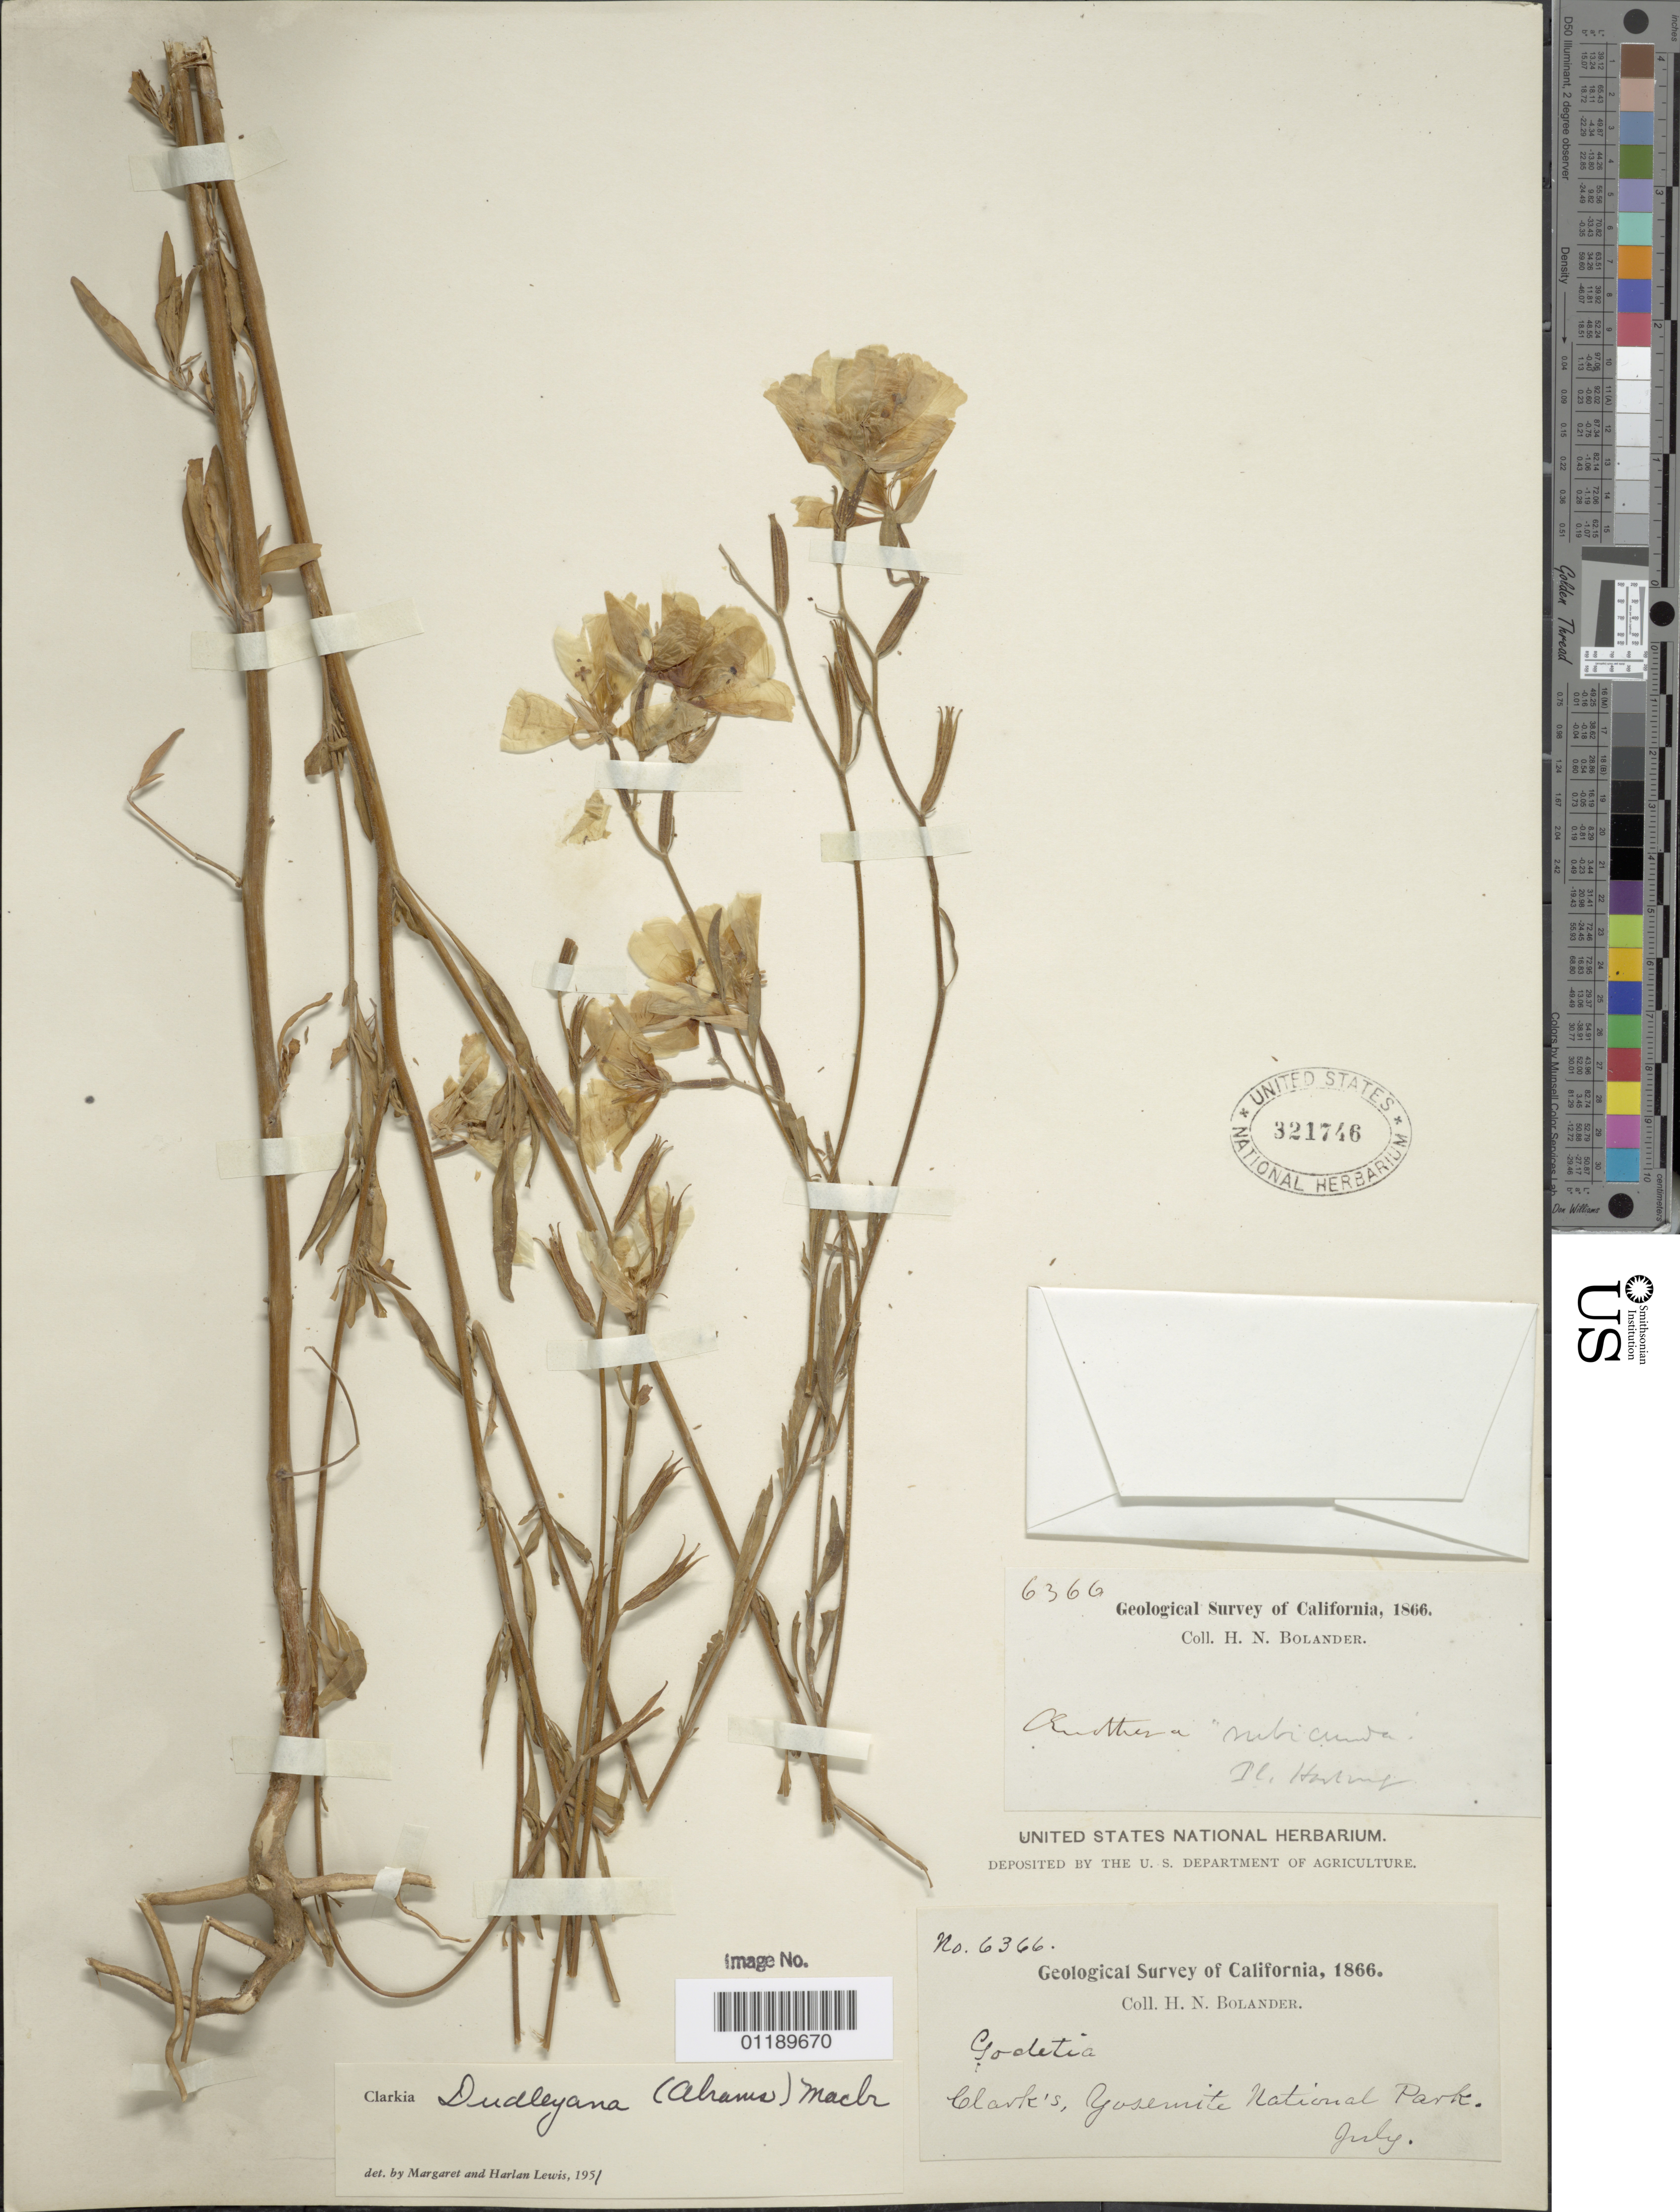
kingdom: Plantae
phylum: Tracheophyta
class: Magnoliopsida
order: Myrtales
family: Onagraceae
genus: Clarkia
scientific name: Clarkia dudleyana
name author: (Abrams) J.F. Macbr.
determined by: Lewis, --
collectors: H. Bolander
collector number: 6366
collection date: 1866-07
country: United States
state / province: California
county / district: Mariposa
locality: Clark's, Yosemite National Park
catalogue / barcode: US 321746